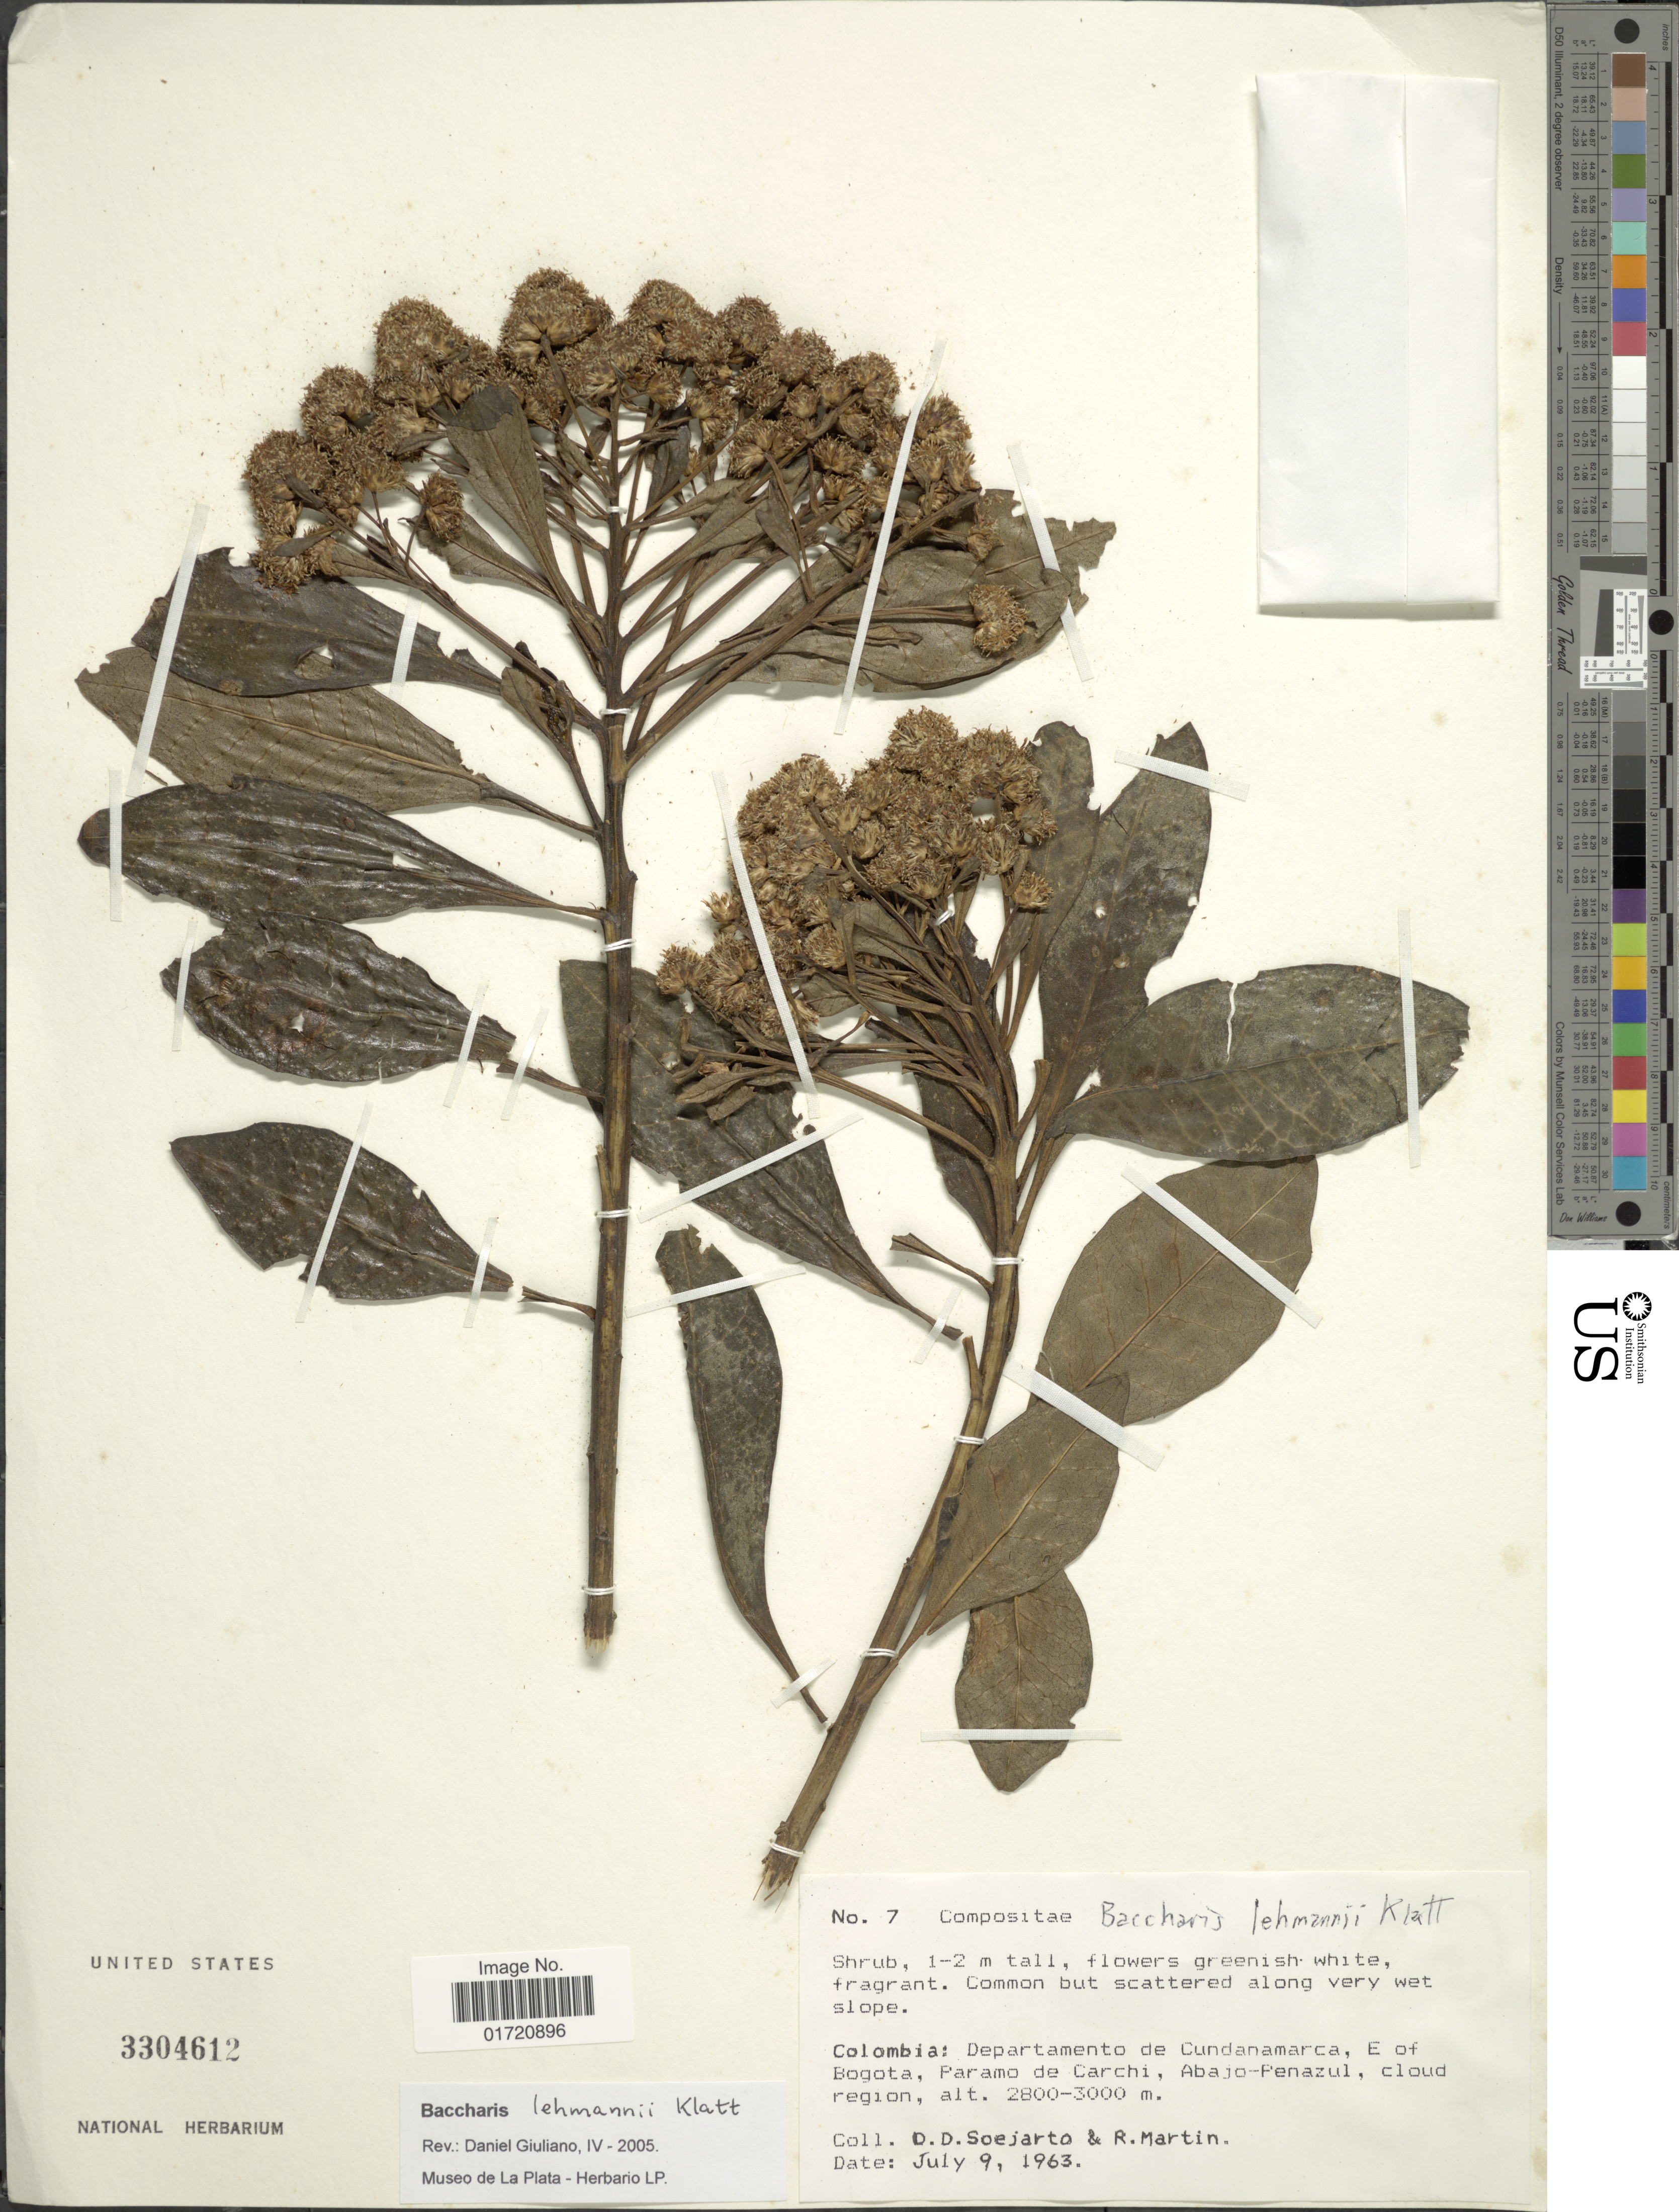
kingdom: Plantae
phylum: Tracheophyta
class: Magnoliopsida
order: Asterales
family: Asteraceae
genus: Baccharis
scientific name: Baccharis lehmannii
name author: Klatt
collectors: R. Martin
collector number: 7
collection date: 1963-07-09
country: Colombia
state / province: Cundinamarca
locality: E of Bogota, Paramo de Carchi, Abajo-Penazul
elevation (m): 2800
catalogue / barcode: US 3304612